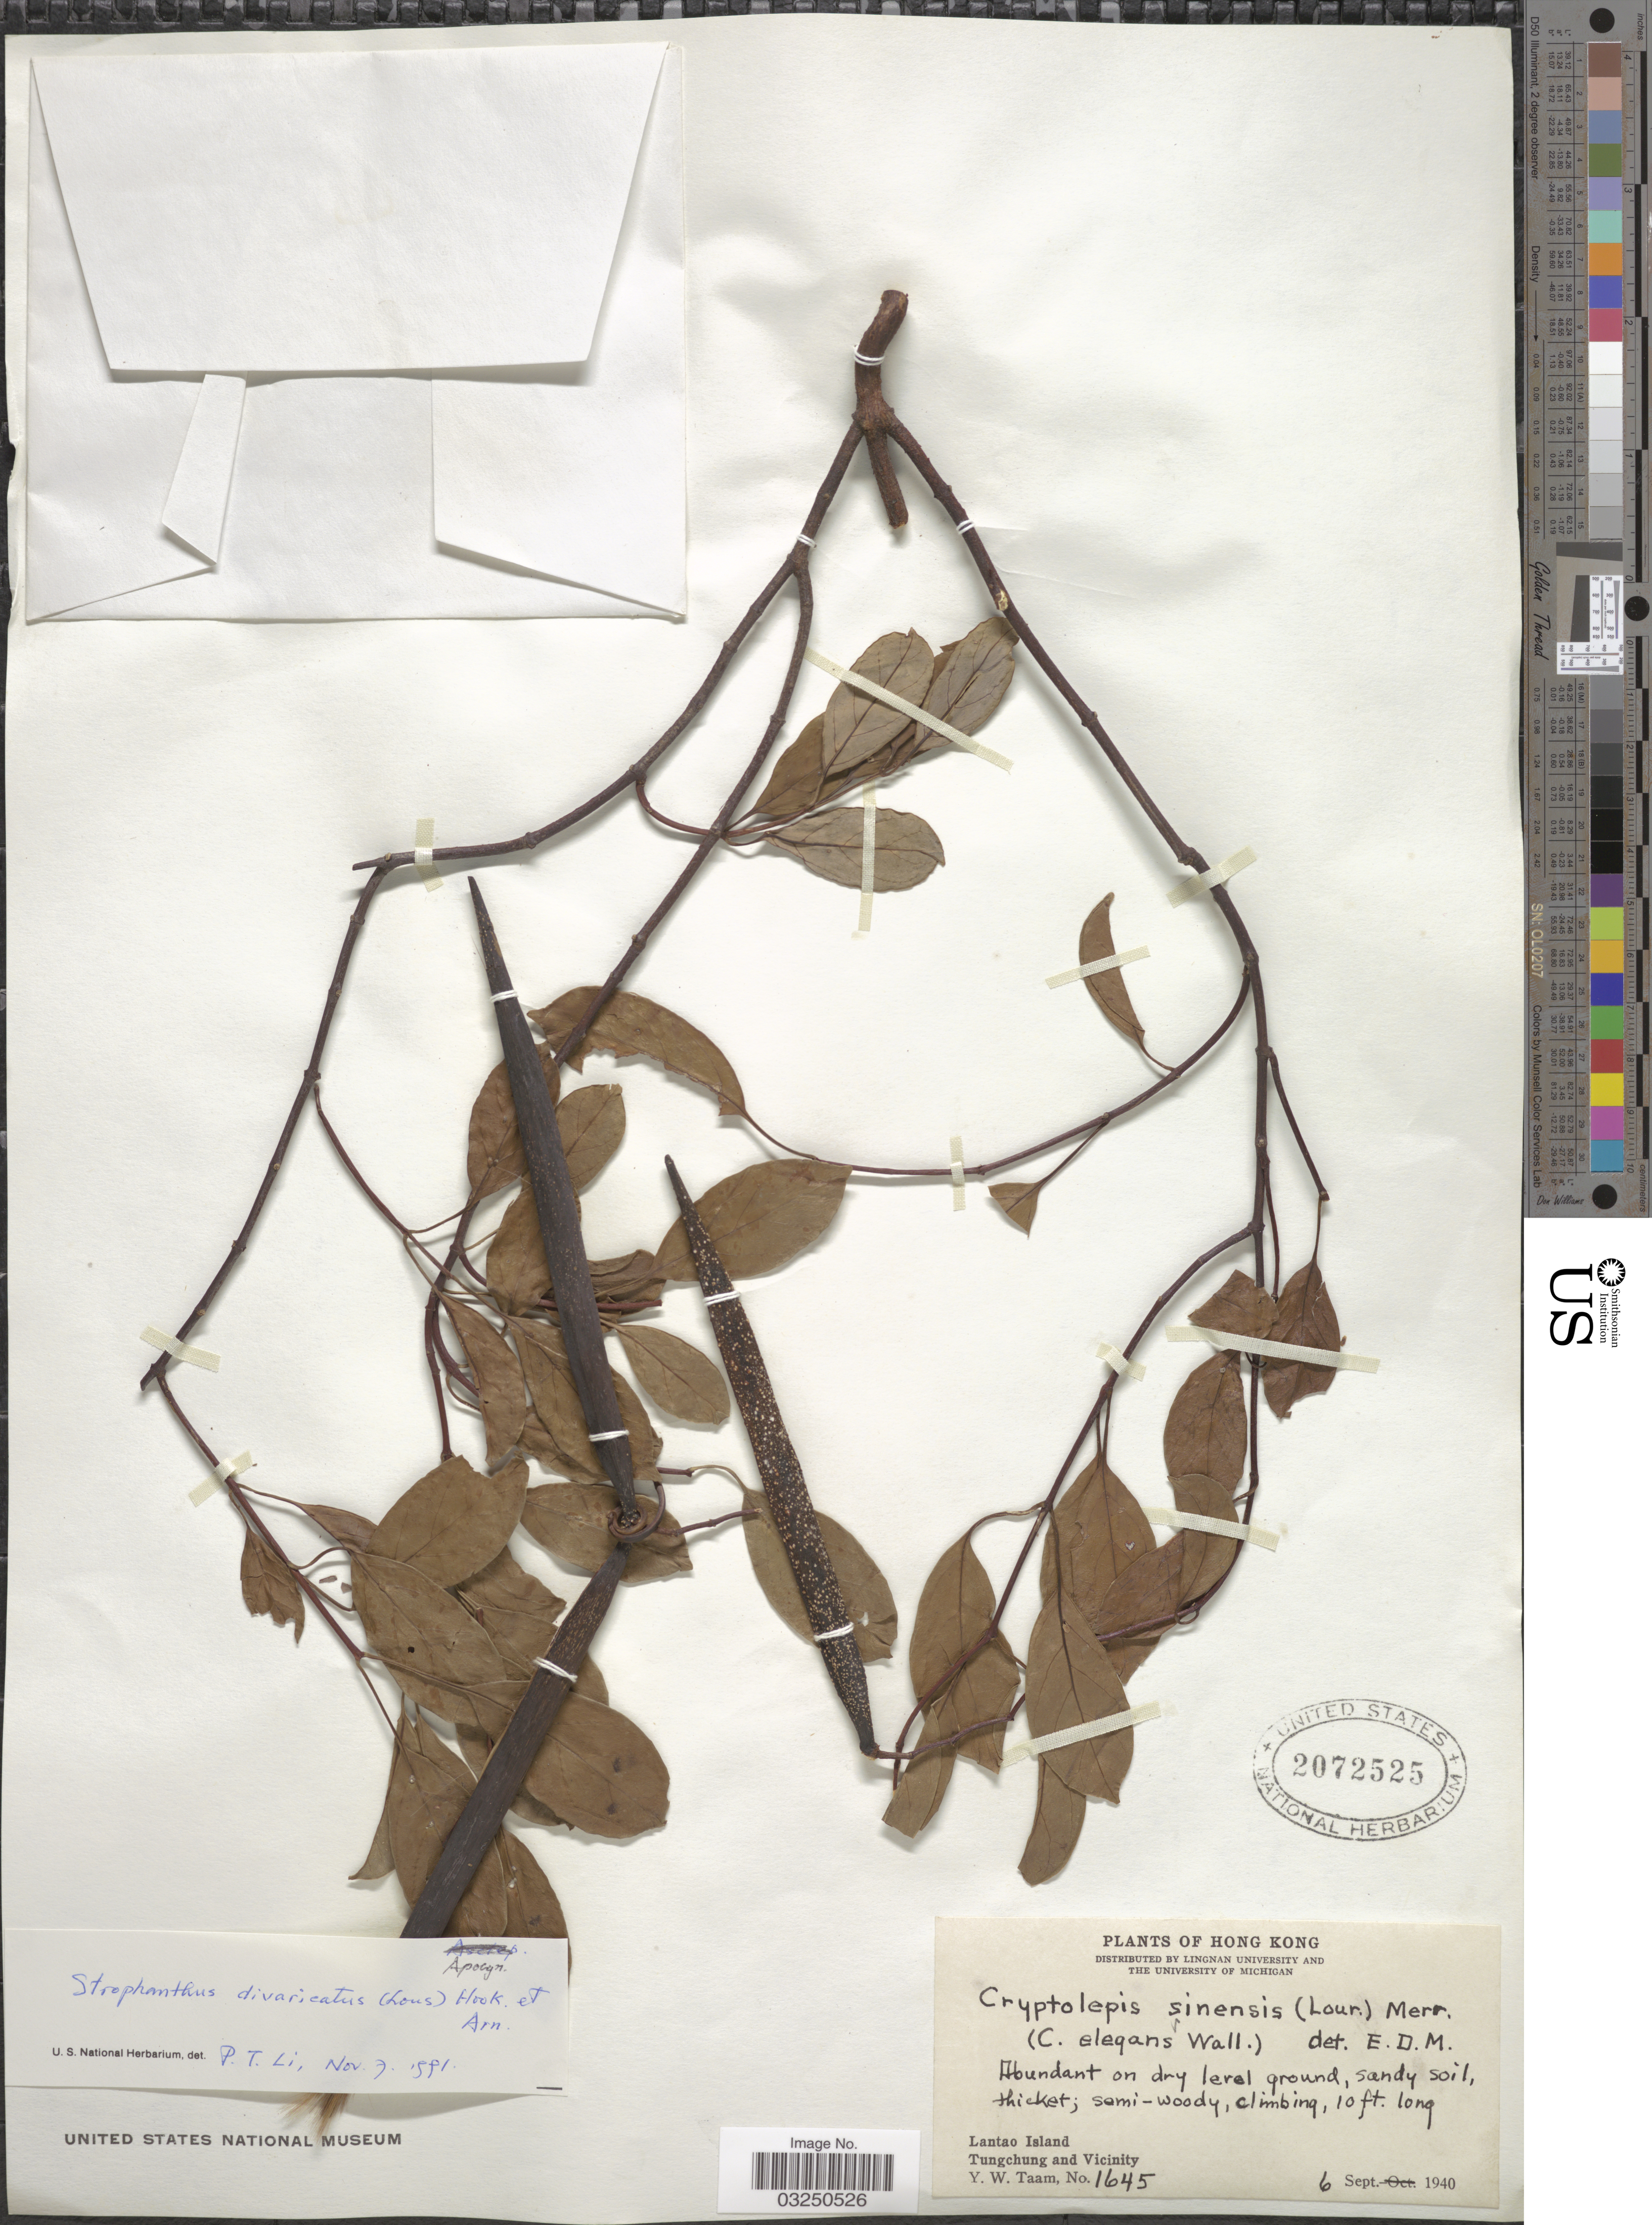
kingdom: Plantae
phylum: Tracheophyta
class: Magnoliopsida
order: Gentianales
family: Apocynaceae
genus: Strophanthus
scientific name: Strophanthus divaricatus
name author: (Lour.) Hook. & Arn.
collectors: Y. W. Taam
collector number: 1645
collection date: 1940-09-06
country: China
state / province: Hong Kong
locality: Lantao Island. Tungchung and Vicinity.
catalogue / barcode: US 2072525